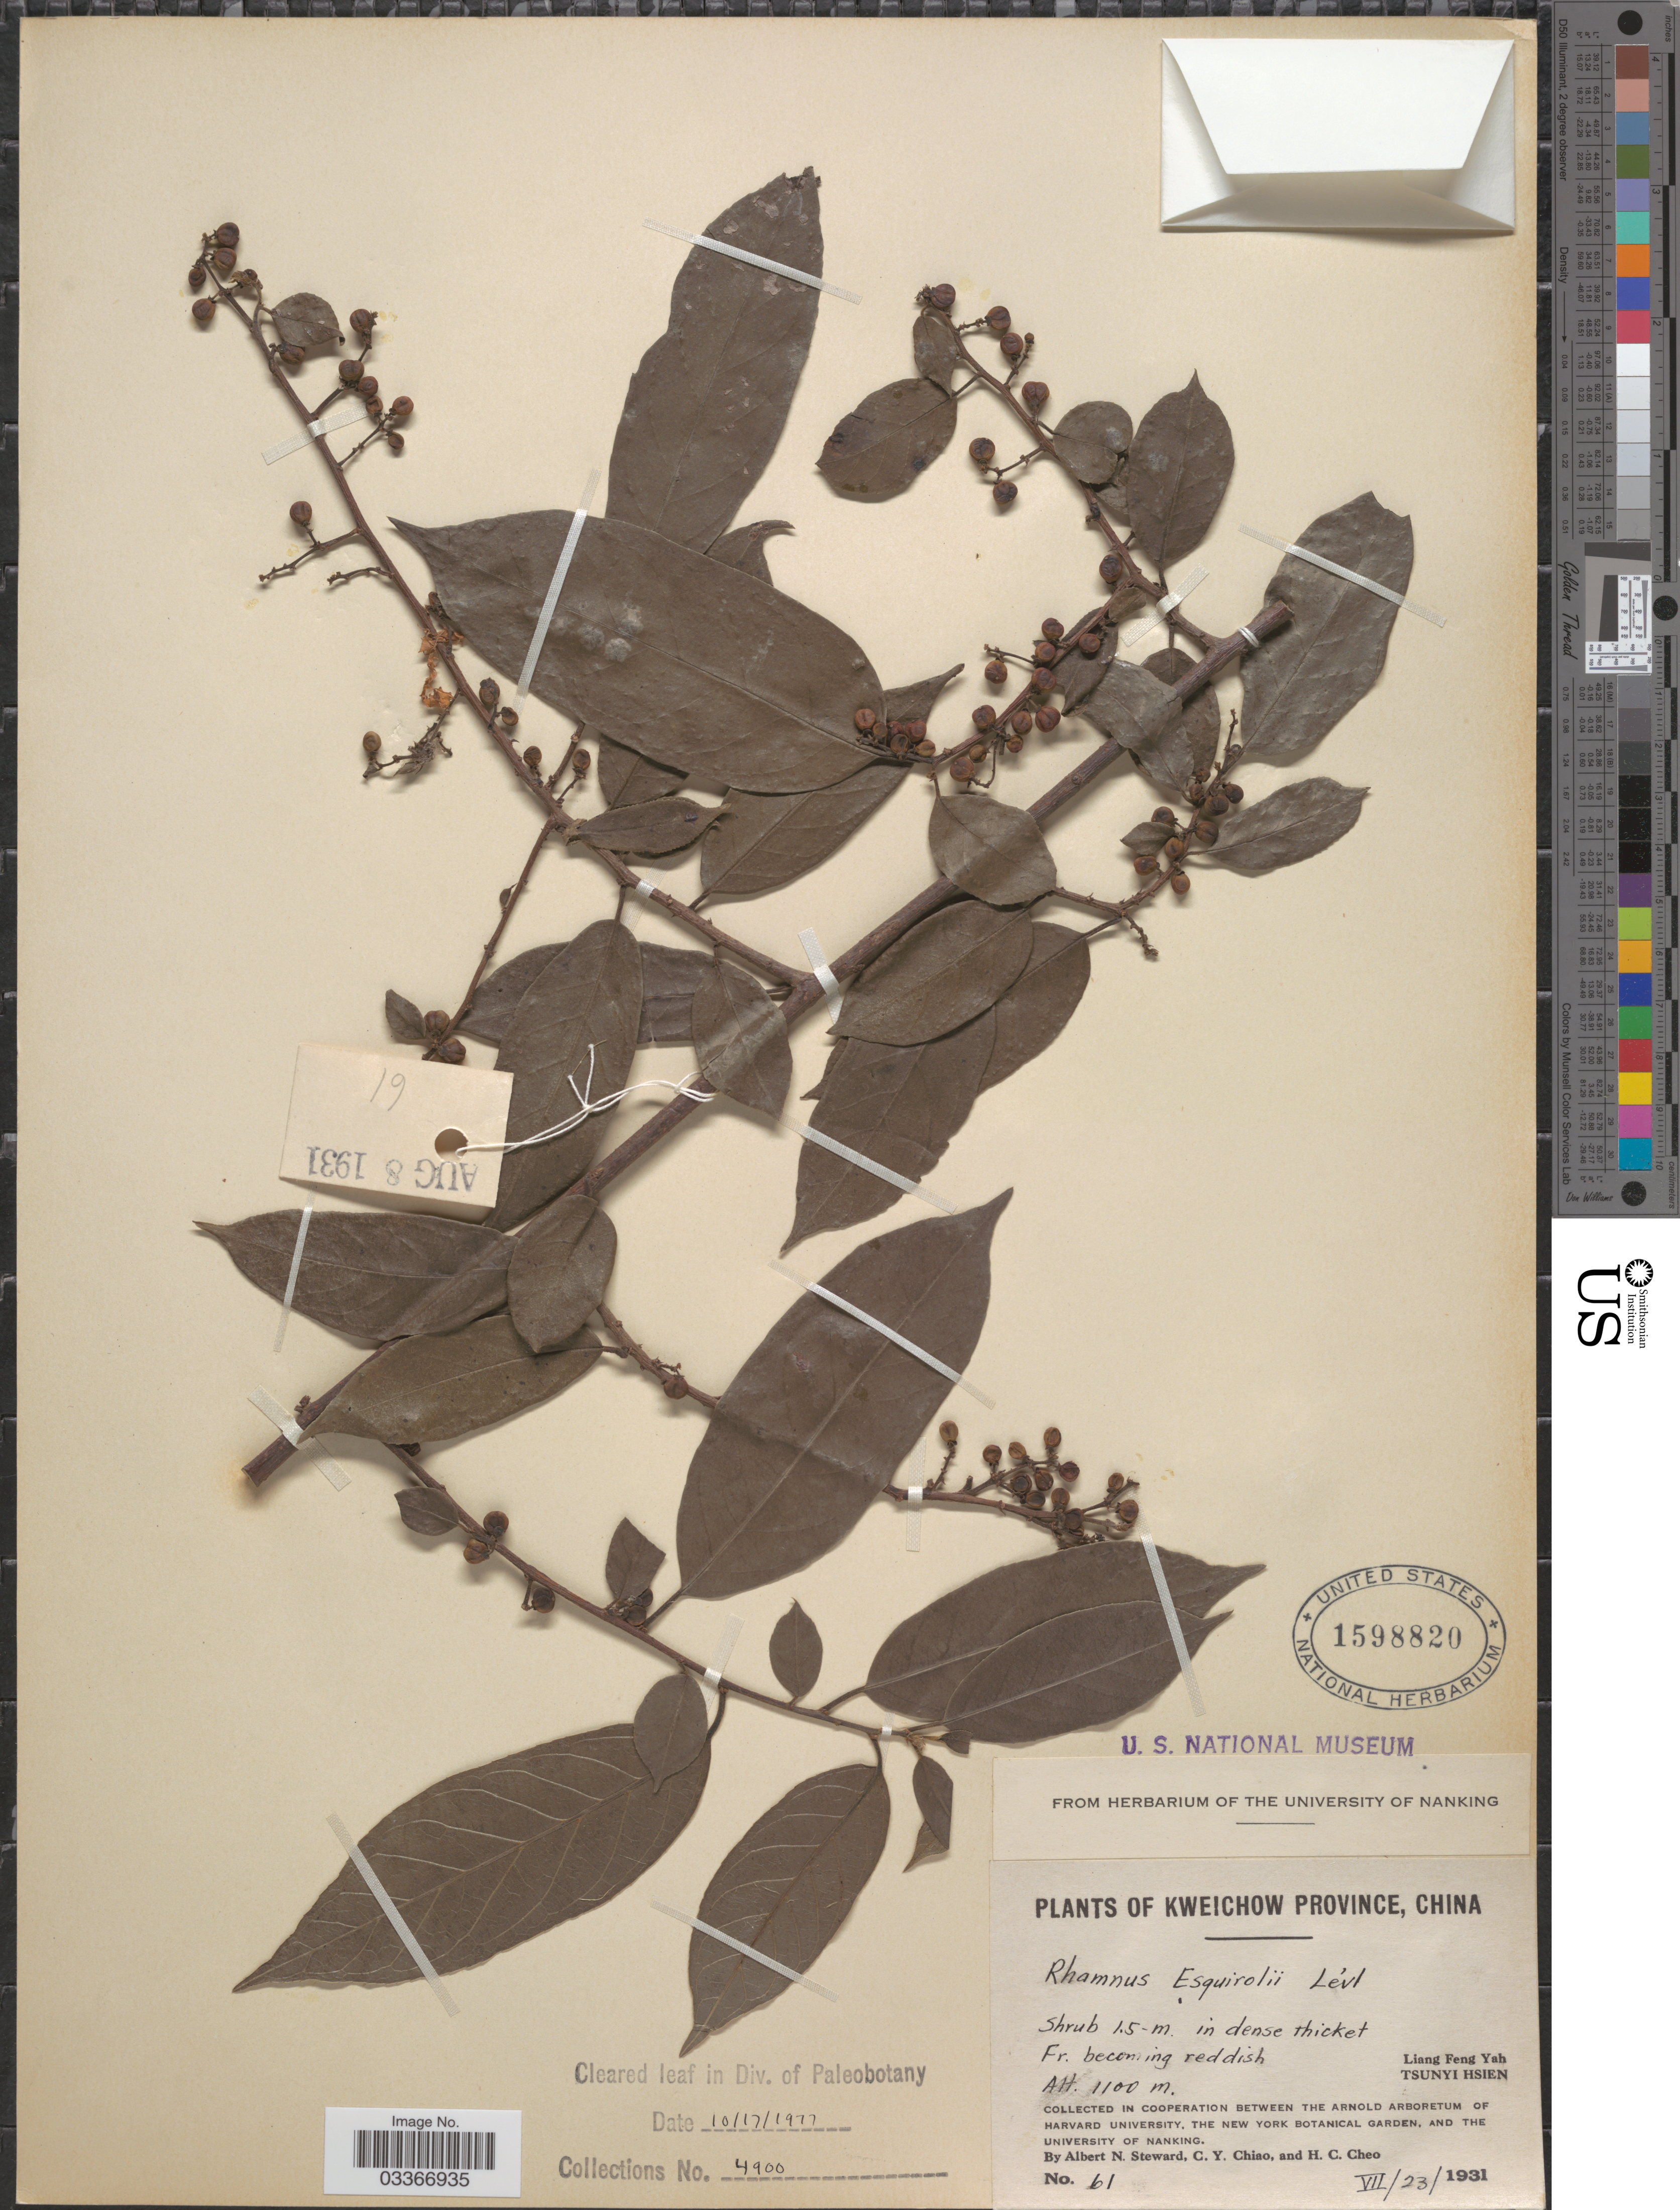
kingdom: Plantae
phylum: Tracheophyta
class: Magnoliopsida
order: Rosales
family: Rhamnaceae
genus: Rhamnus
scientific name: Rhamnus esquirolii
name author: H. Lév.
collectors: A. N. Steward, C. Y. Chiao & H. Cheo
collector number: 61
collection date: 1931-07-23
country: China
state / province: Guizhou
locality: Kweichow Province. Liang Feng Yah. Tsunyi Hsien.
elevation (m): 1100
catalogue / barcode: US 1598820